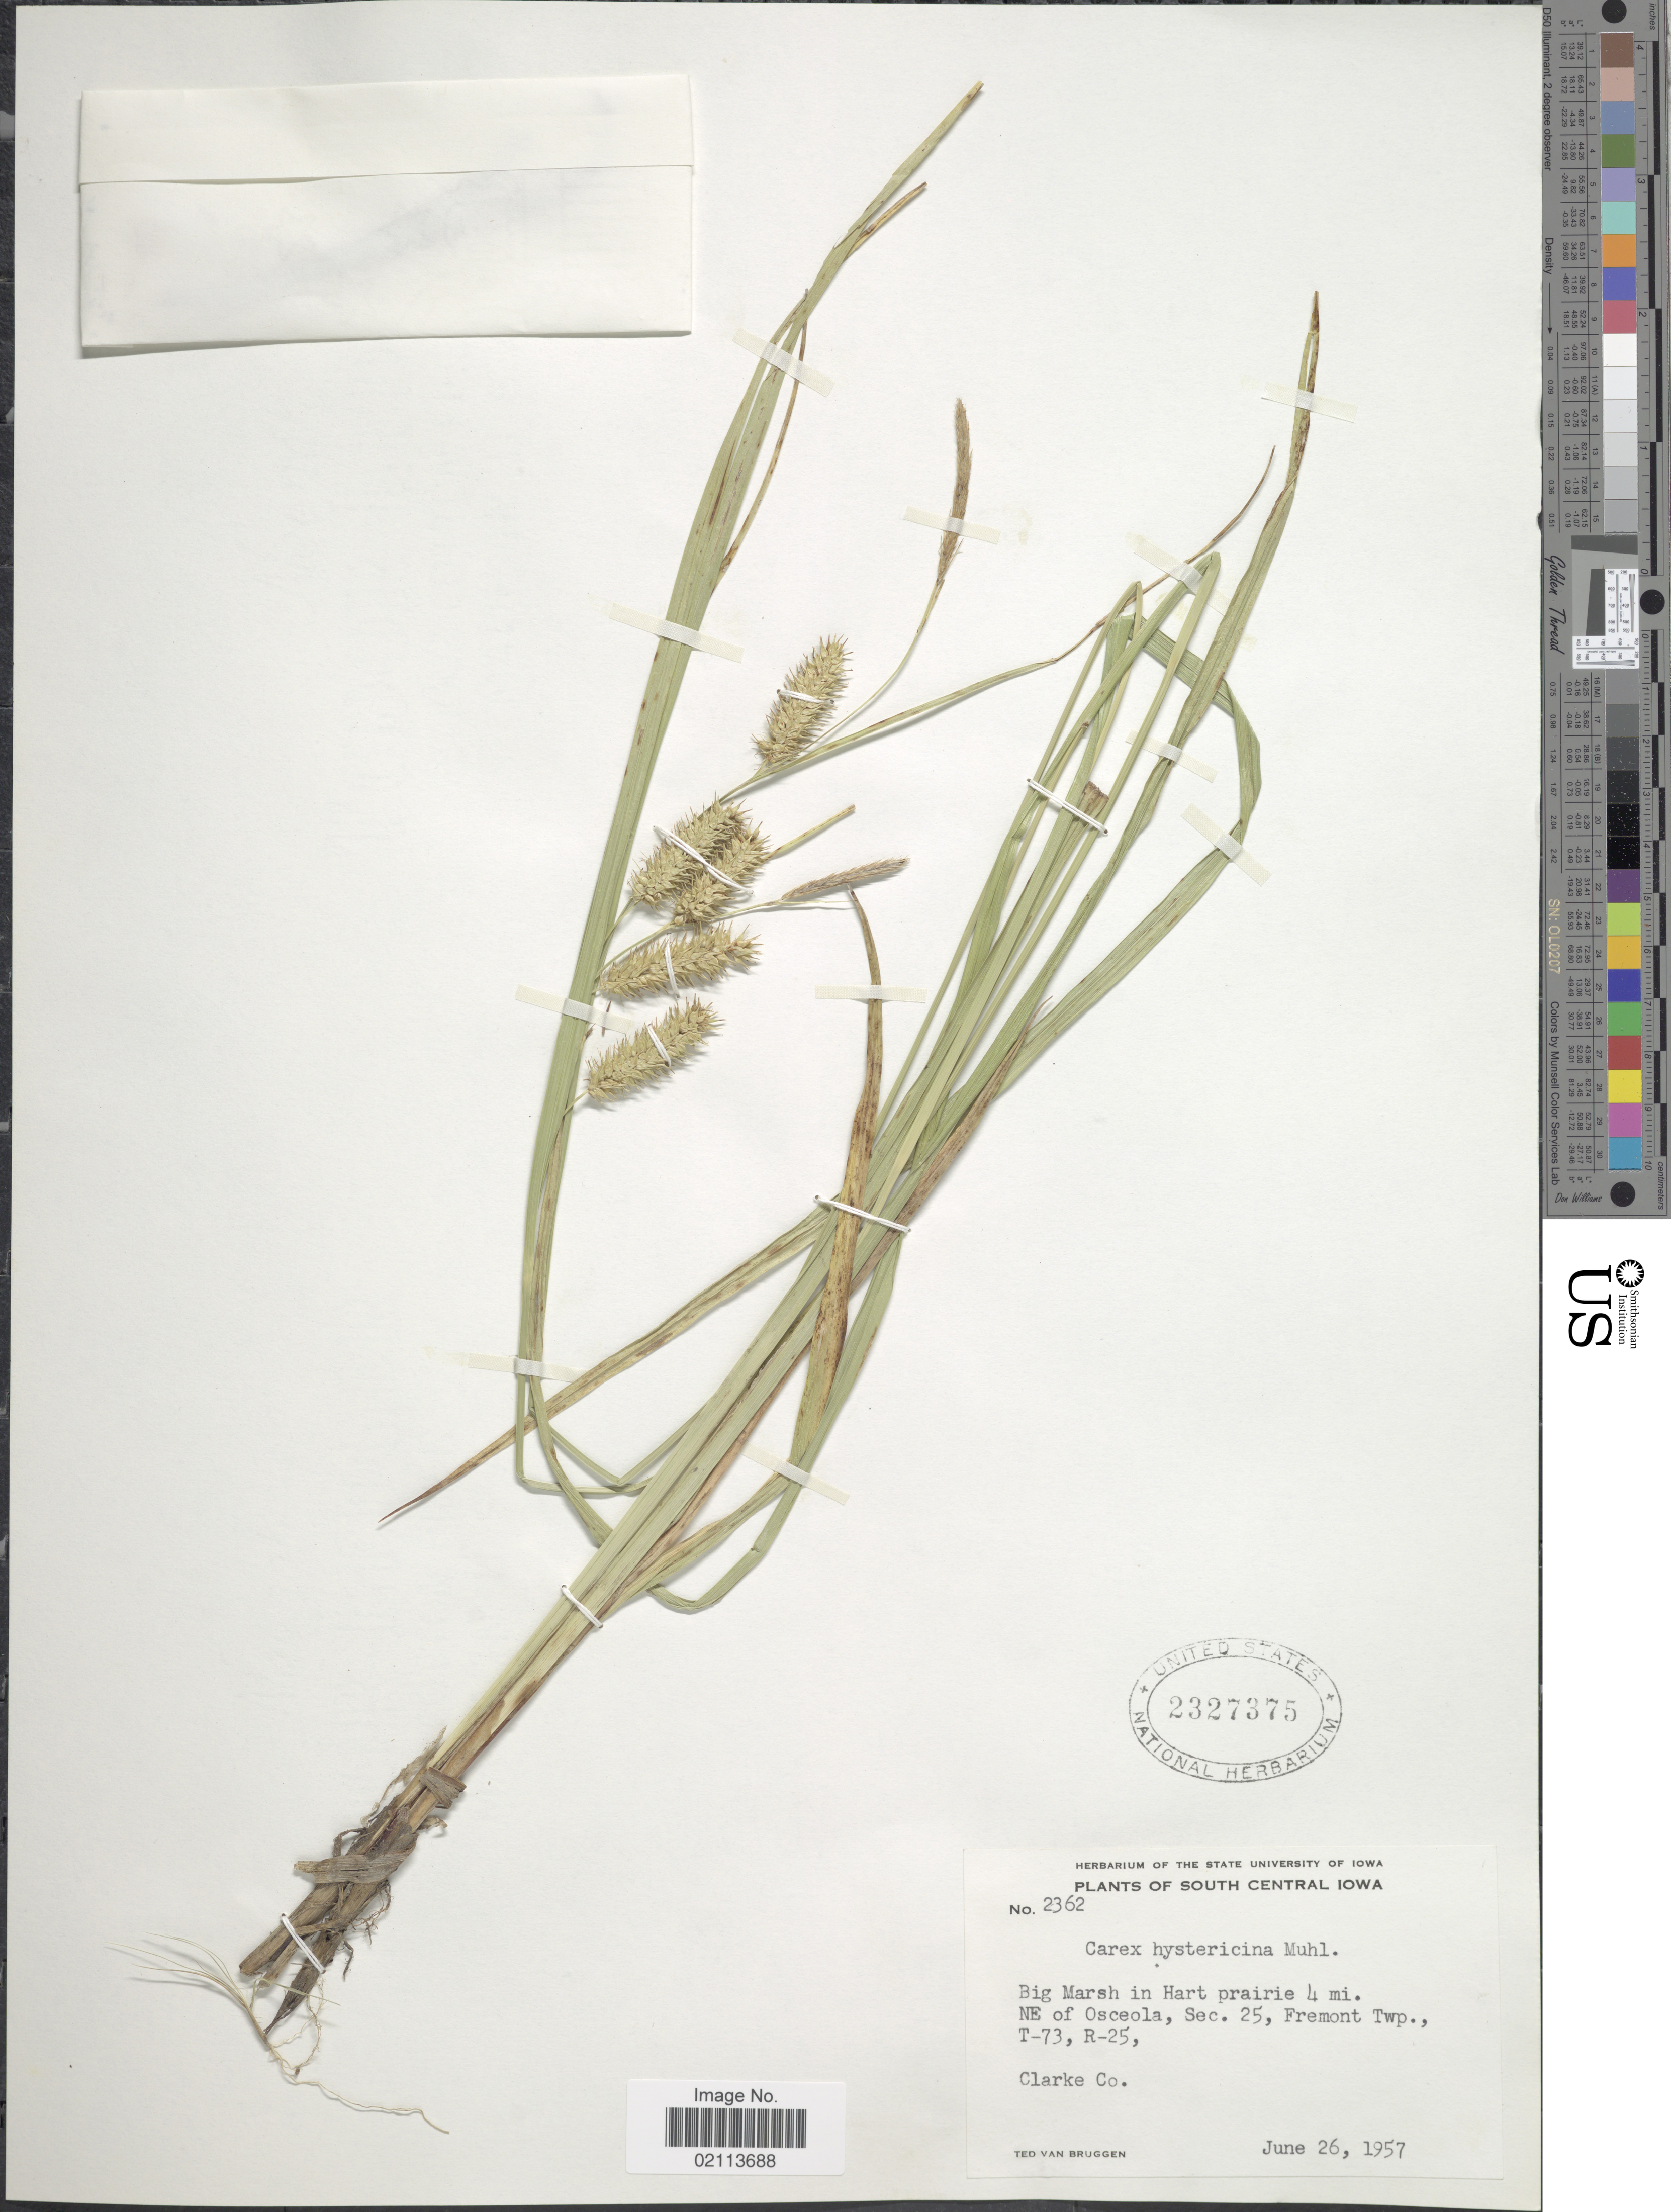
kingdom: Plantae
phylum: Tracheophyta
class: Liliopsida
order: Poales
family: Cyperaceae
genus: Carex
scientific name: Carex hystericina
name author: Muhl. ex Willd.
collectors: T. van Bruggen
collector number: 2362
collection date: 1957-06-26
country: United States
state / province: Iowa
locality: South Central Iowa, Big Marsh in Hart prairie 4 mi. NE of Osceola, Sec. 25, Fremont Twp., T-73, R-25, Clarke Co.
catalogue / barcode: US 2327375